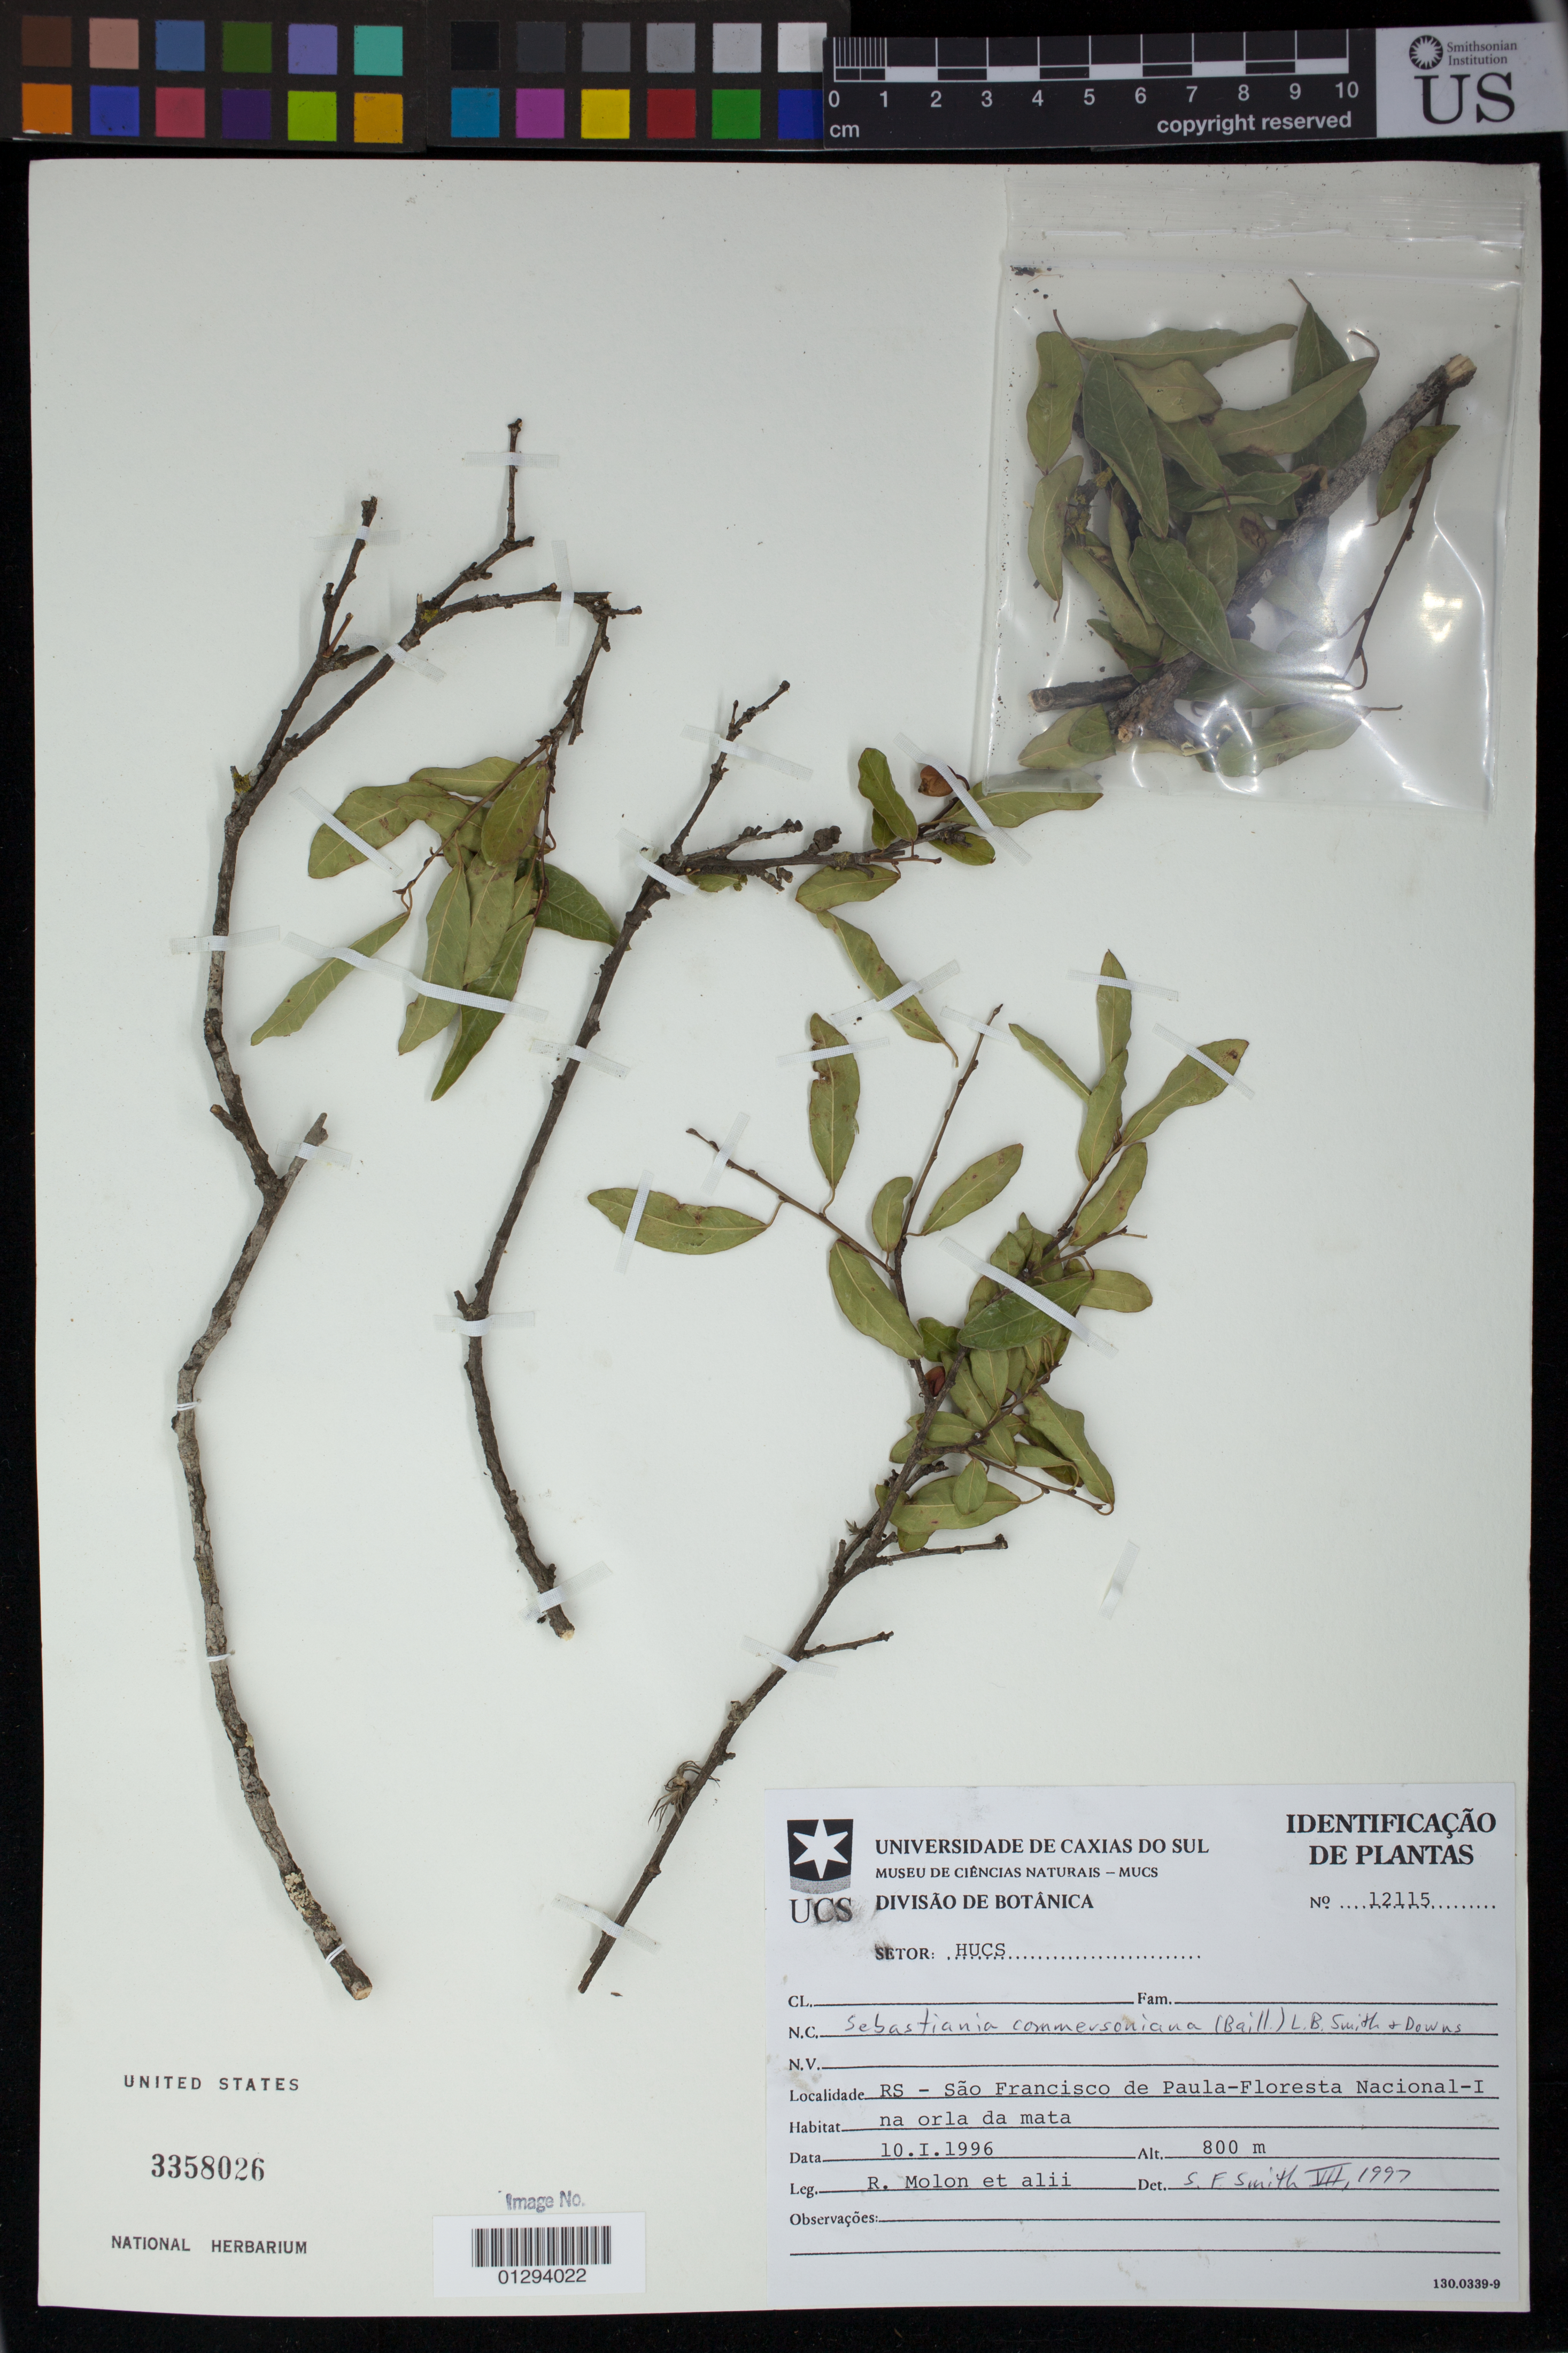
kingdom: Plantae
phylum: Tracheophyta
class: Magnoliopsida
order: Malpighiales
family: Euphorbiaceae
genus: Sebastiania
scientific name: Sebastiania commersoniana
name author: (Baill.) L.B. Sm. & Downs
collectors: R. C. Molon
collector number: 12115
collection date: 1996-01-10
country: Brazil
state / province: Rio Grande do Sul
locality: Sao Francisco de Paula-Floresta Nacional - I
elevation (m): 800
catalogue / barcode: US 3358026